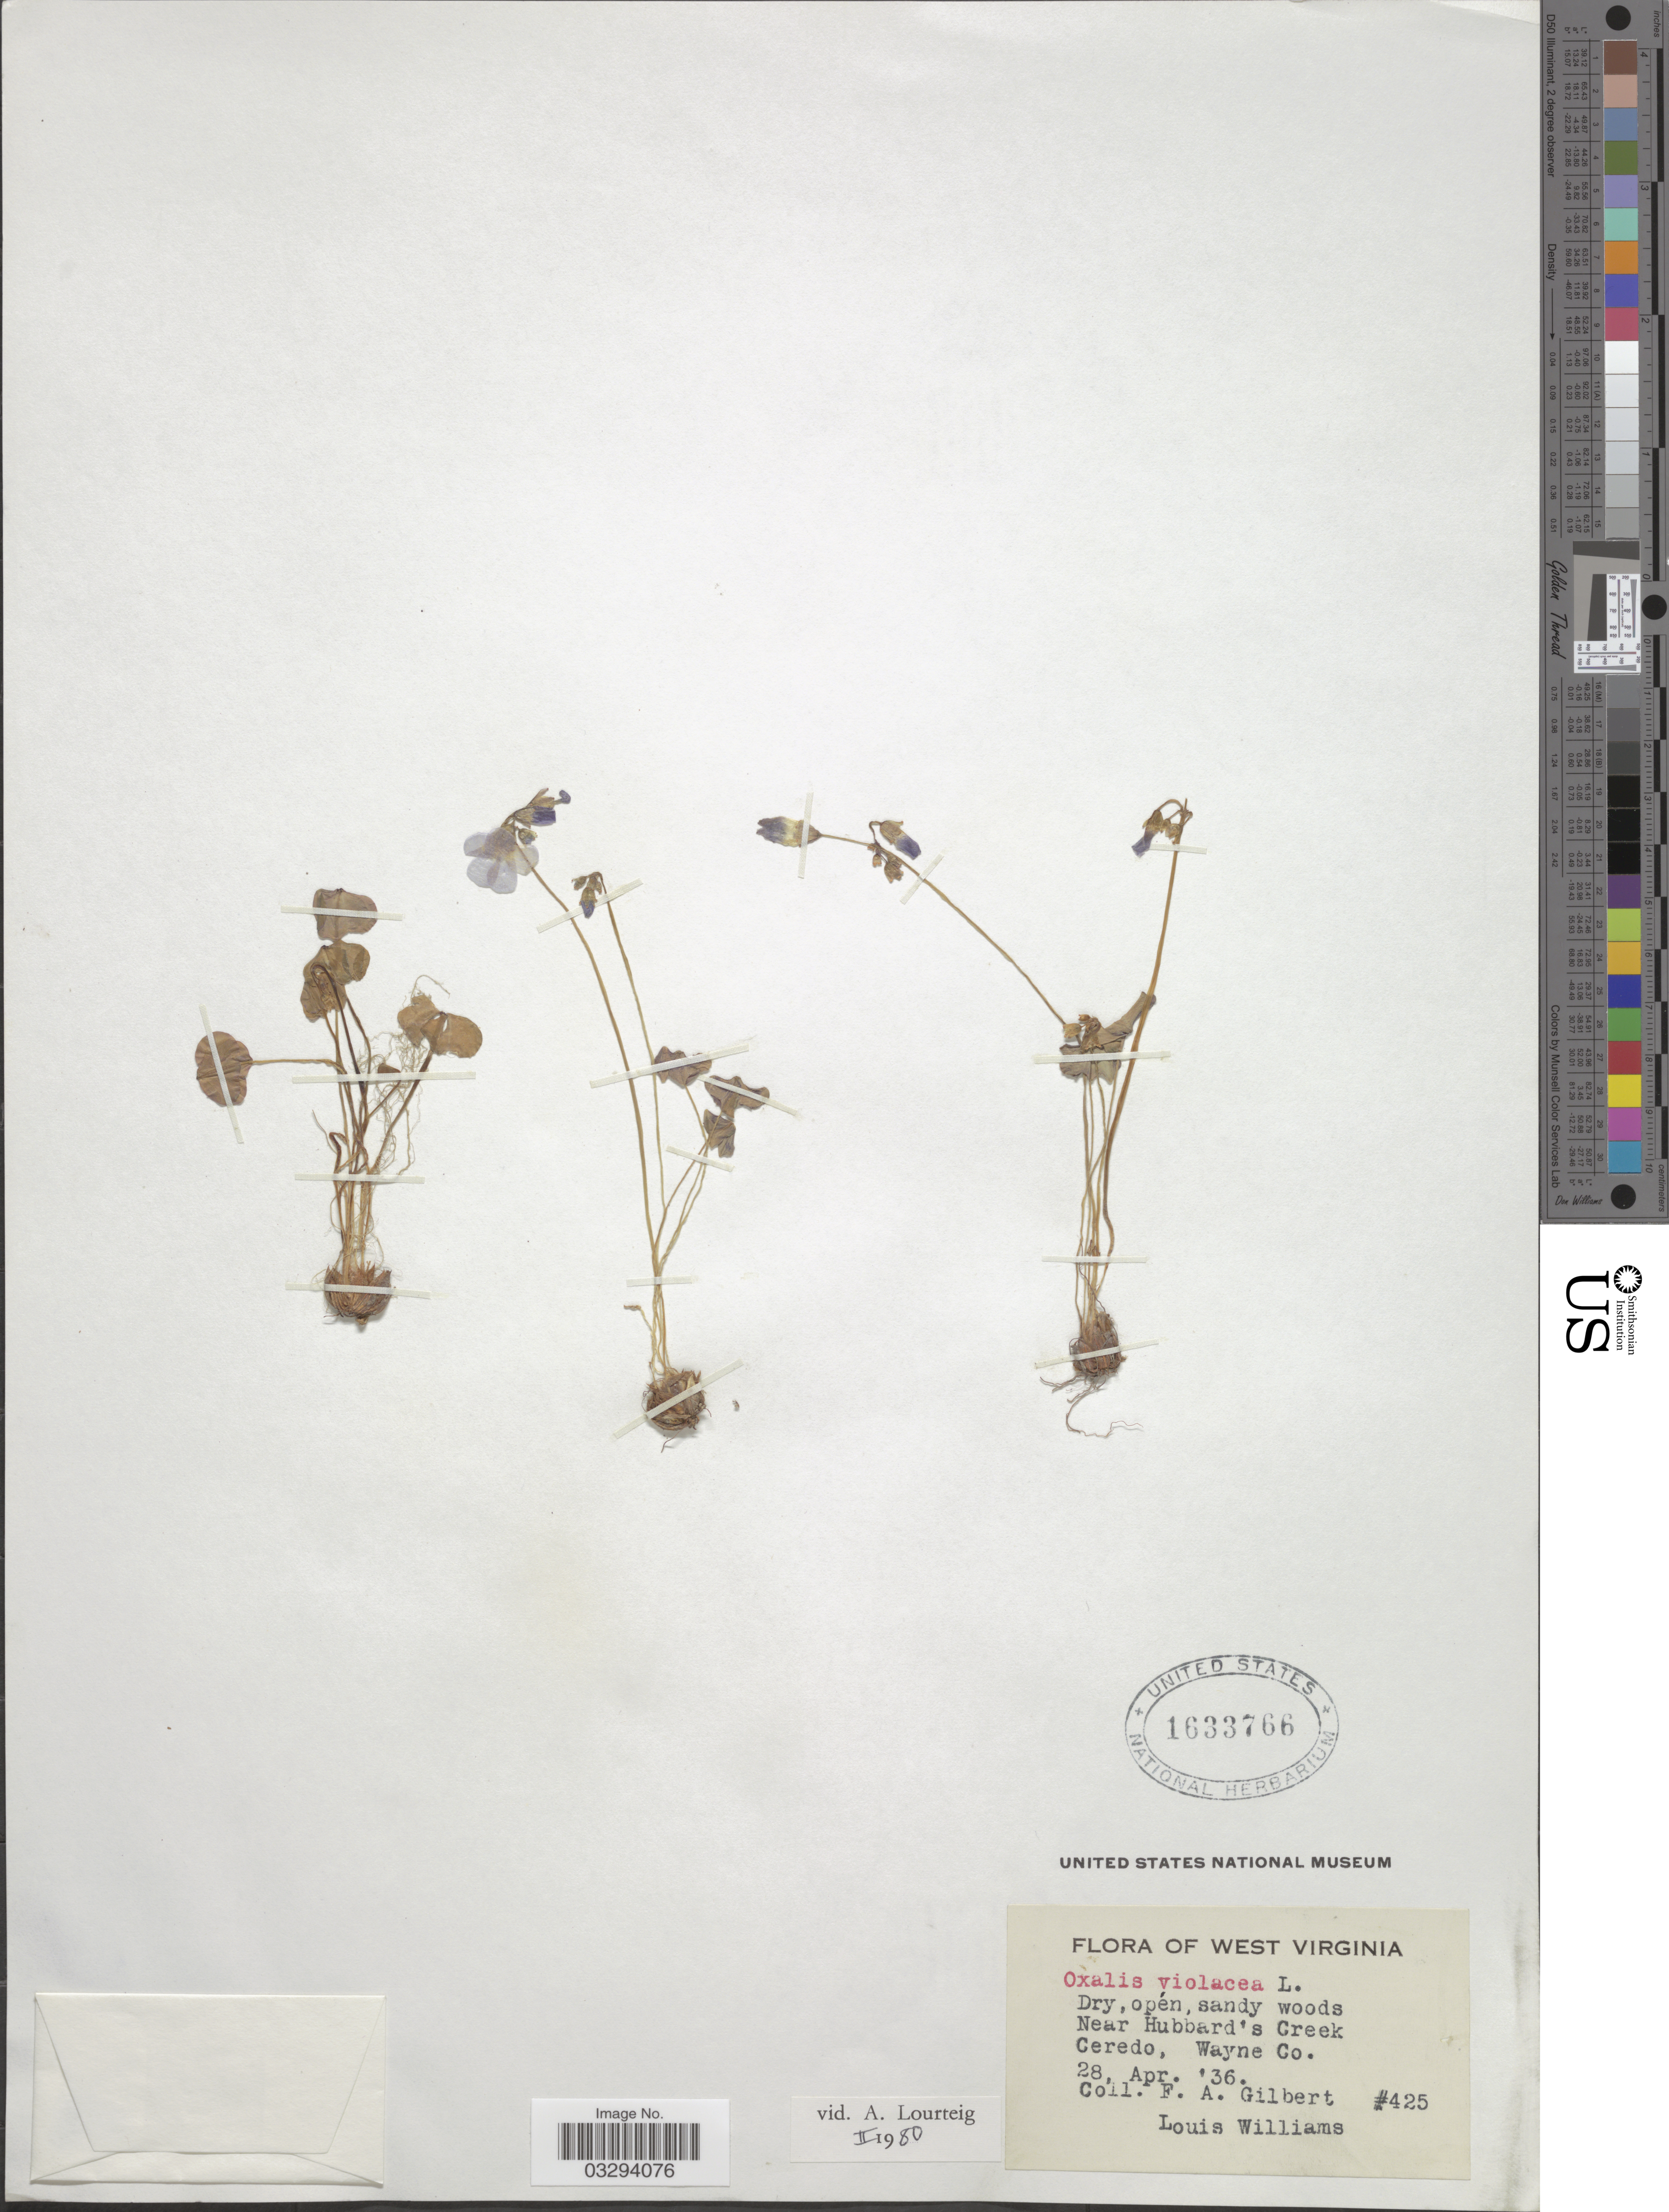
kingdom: Plantae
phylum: Tracheophyta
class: Magnoliopsida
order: Oxalidales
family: Oxalidaceae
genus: Oxalis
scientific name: Oxalis violacea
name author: L.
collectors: F. A. Gilbert & L. O. Williams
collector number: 425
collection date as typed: Transcribed d/m/y: 28/4/36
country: United States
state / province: West Virginia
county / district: Wayne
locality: Near Hubbard's Creek, Ceredo, Wayne Co.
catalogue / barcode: US 1633766